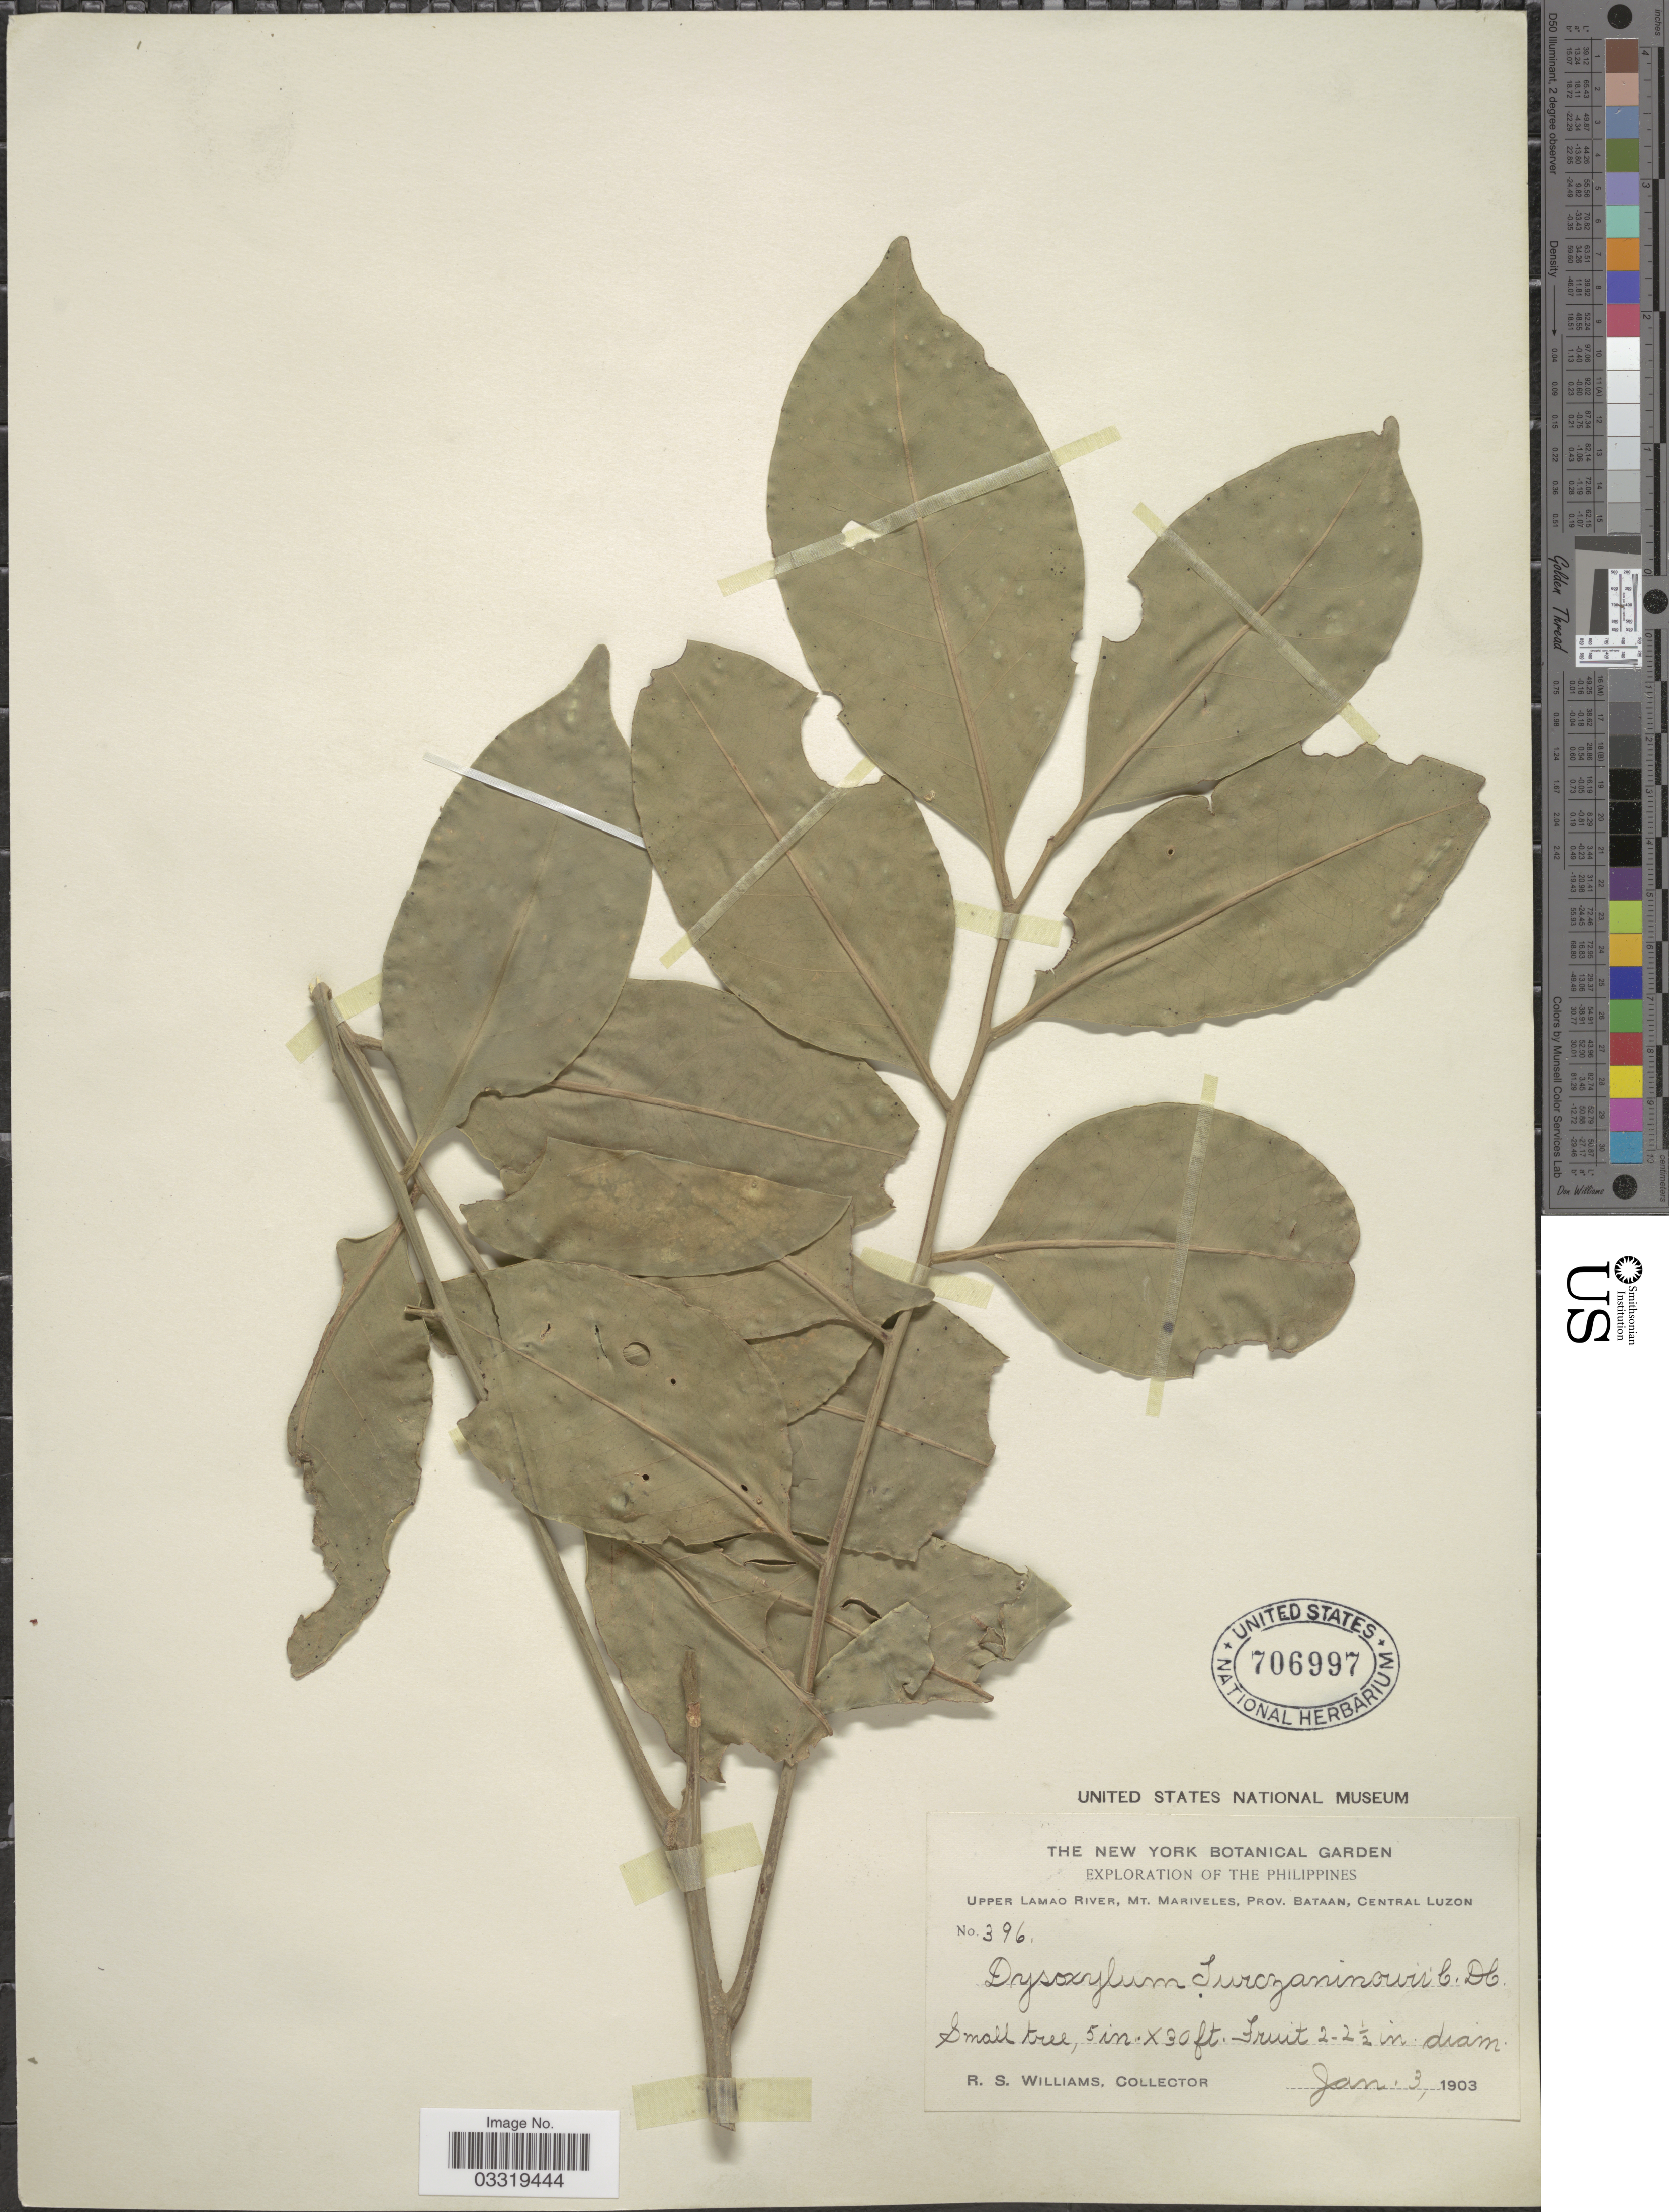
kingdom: Plantae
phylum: Tracheophyta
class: Magnoliopsida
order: Sapindales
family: Meliaceae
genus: Dysoxylum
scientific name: Dysoxylum sp.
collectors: R. S. Williams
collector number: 396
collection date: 1903-01-03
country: Philippines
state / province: Central Luzon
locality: Upper Lamao River, Mt. Mariveles, Prov. Bataan, Central Luzon.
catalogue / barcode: US 706997